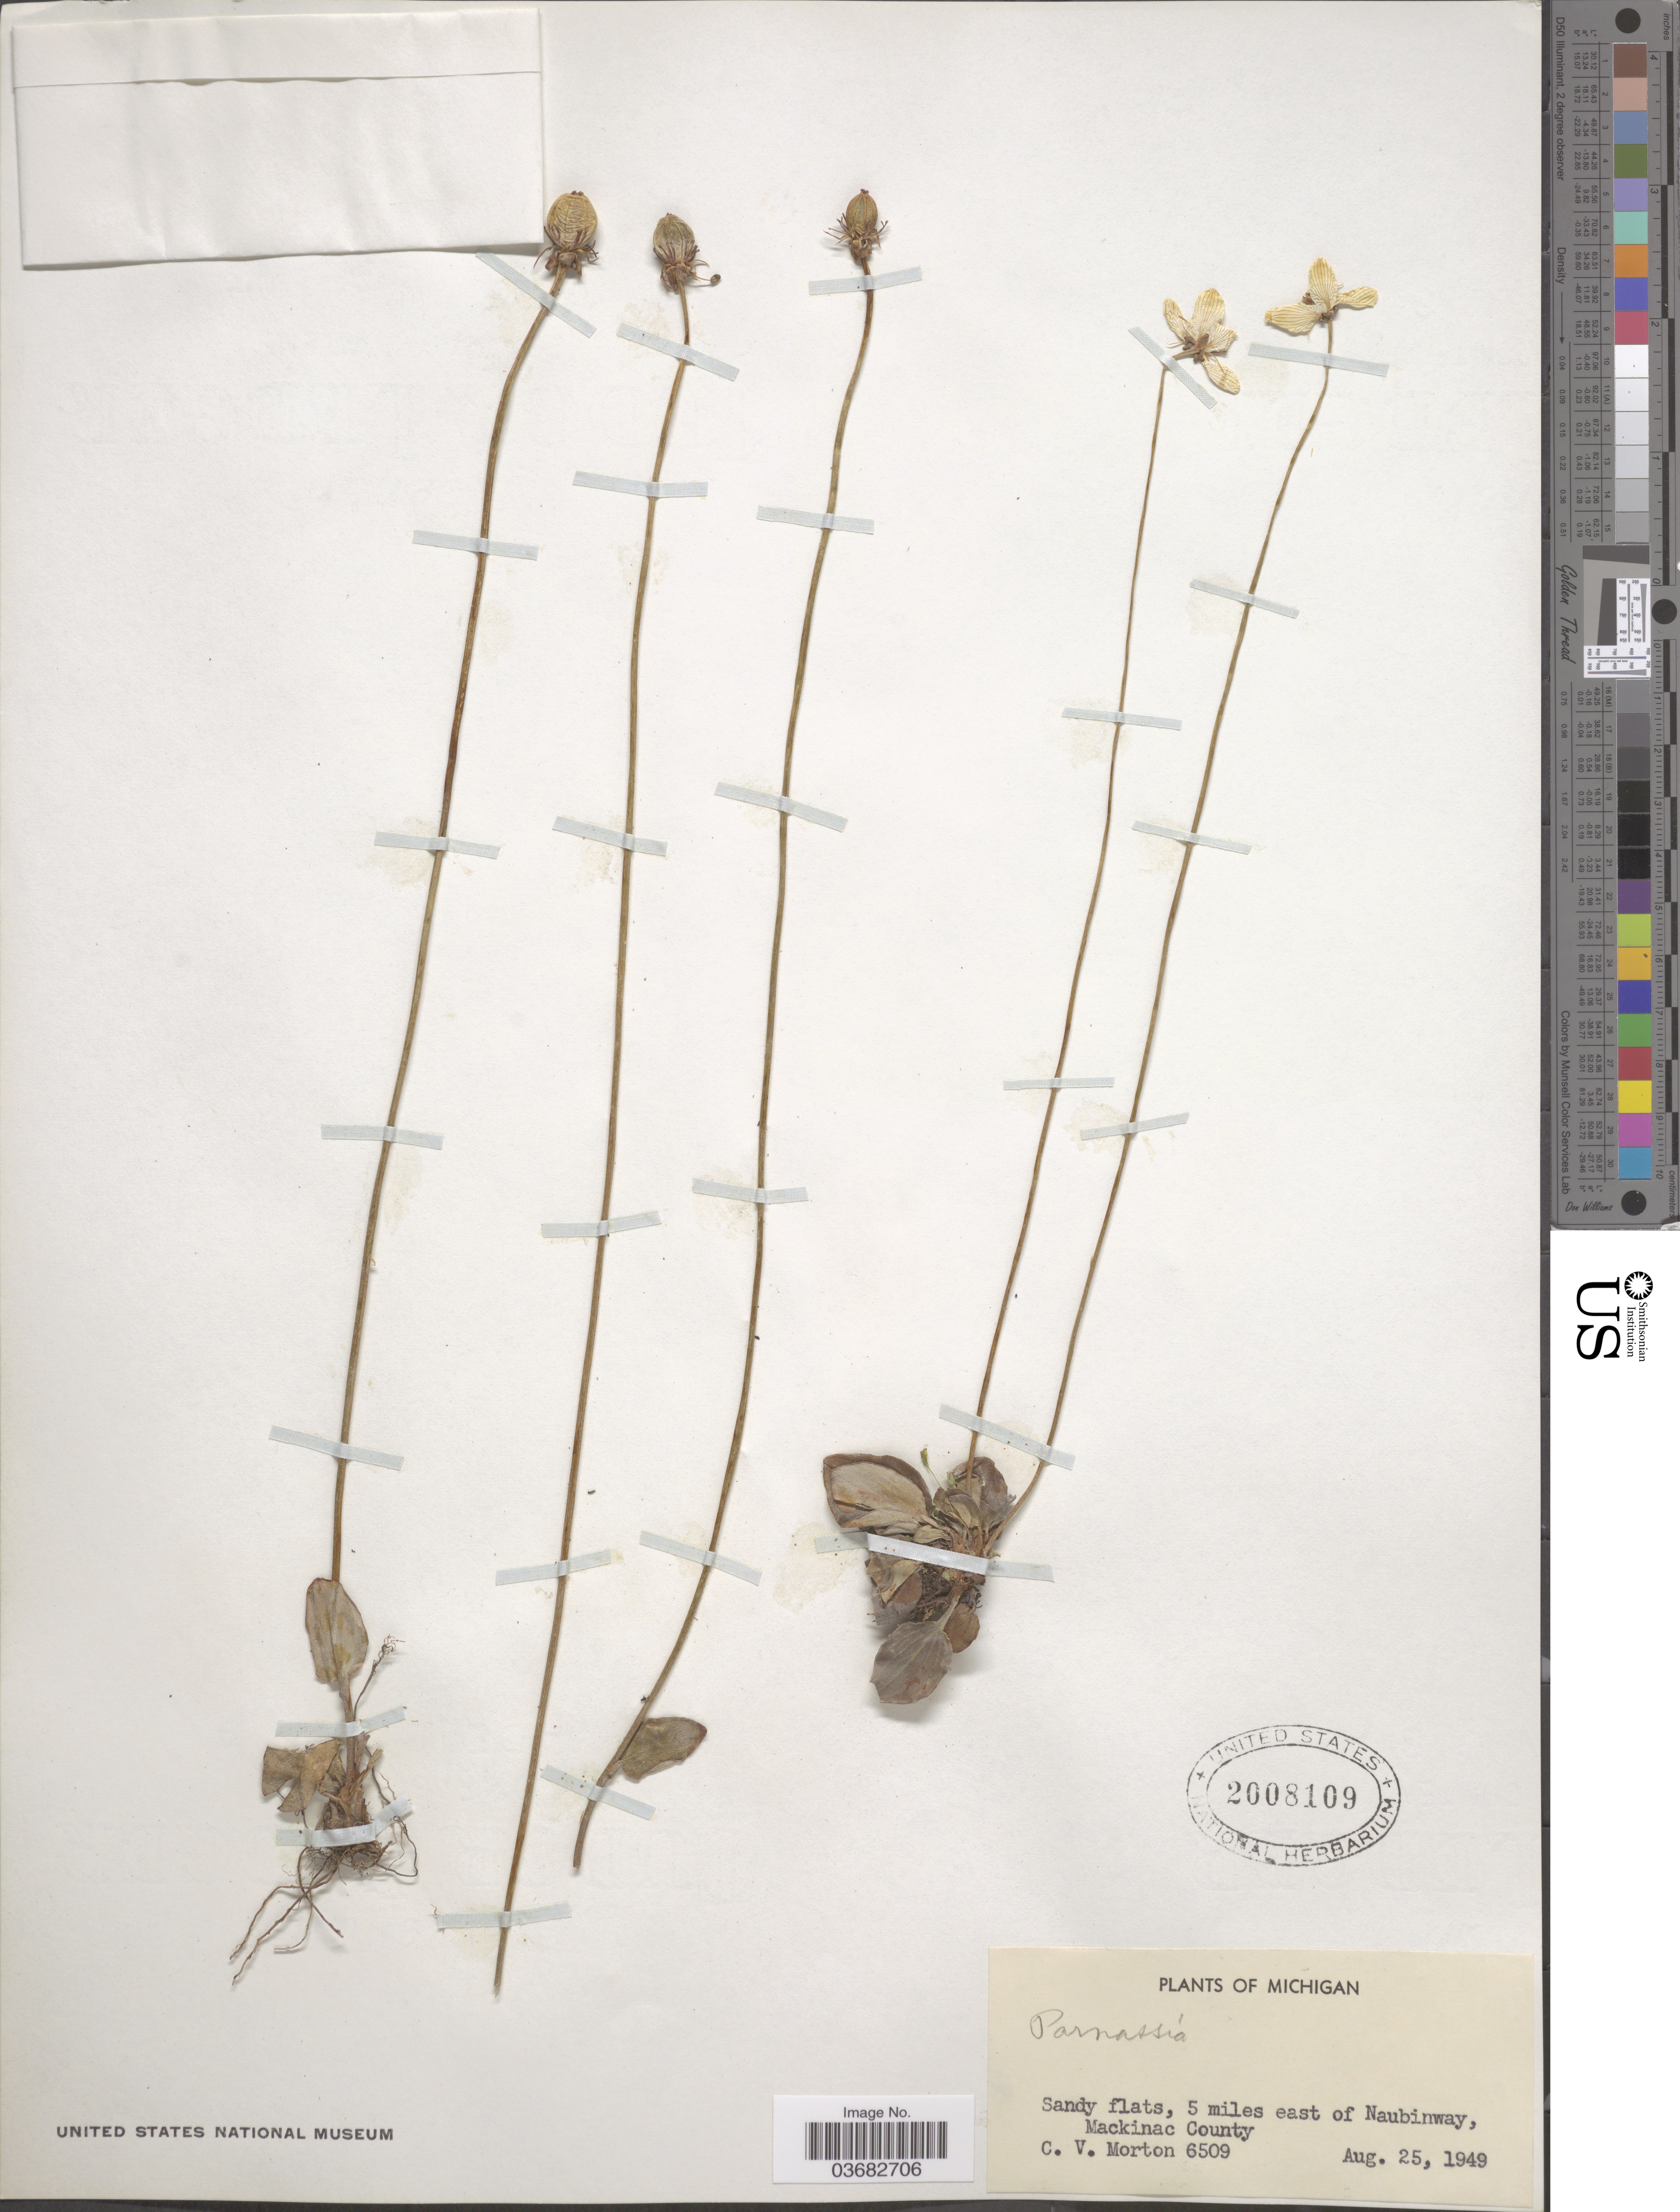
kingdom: Plantae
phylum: Tracheophyta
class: Magnoliopsida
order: Celastrales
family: Parnassiaceae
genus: Parnassia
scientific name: Parnassia sp.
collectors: C. V. Morton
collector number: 6509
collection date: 1949-08-25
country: United States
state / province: Michigan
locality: Sandy flats, 5 miles east of Naubinway, Mackinac County.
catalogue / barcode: US 2008109